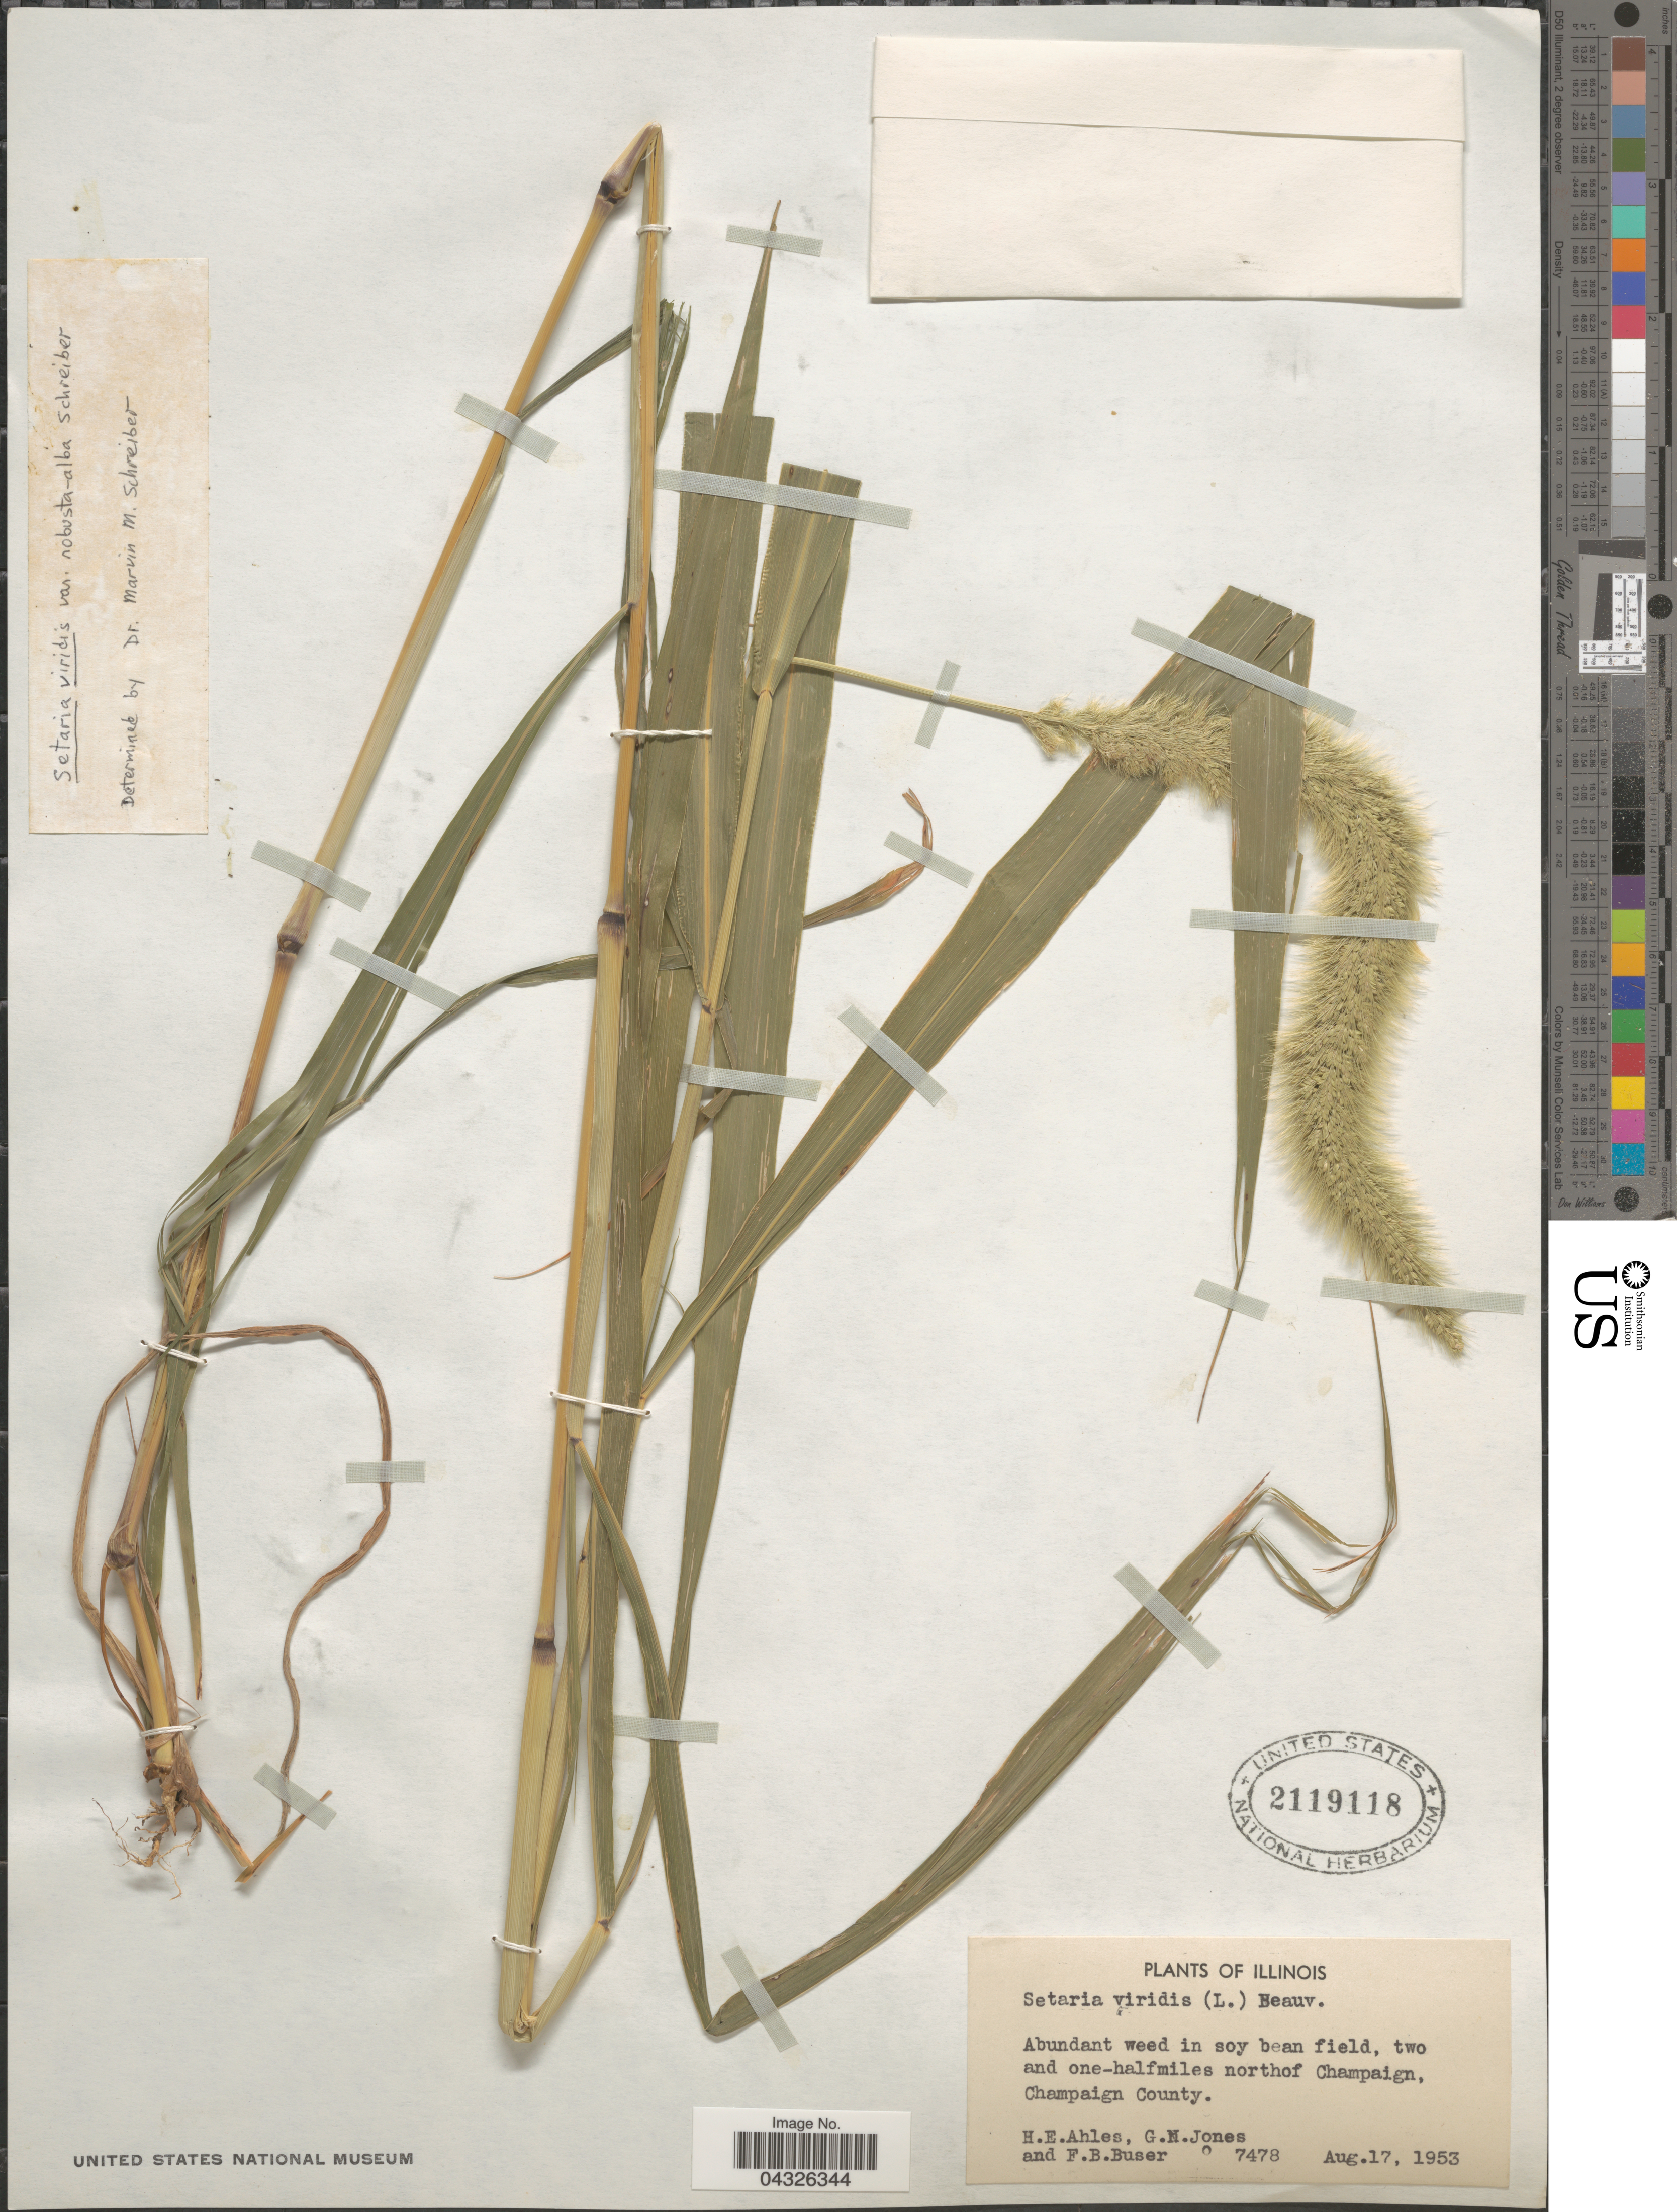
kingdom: Plantae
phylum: Tracheophyta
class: Liliopsida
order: Poales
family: Poaceae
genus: Setaria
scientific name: Setaria viridis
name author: (L.) P. Beauv.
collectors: H. E. Ahles, G. N. Jones & F. Buser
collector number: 7478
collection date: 1953-08-17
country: United States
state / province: Illinois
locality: Abundant weed in soy bean field, two and one-halfmiles north of Champaign, Champaign County.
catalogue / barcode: US 2119118